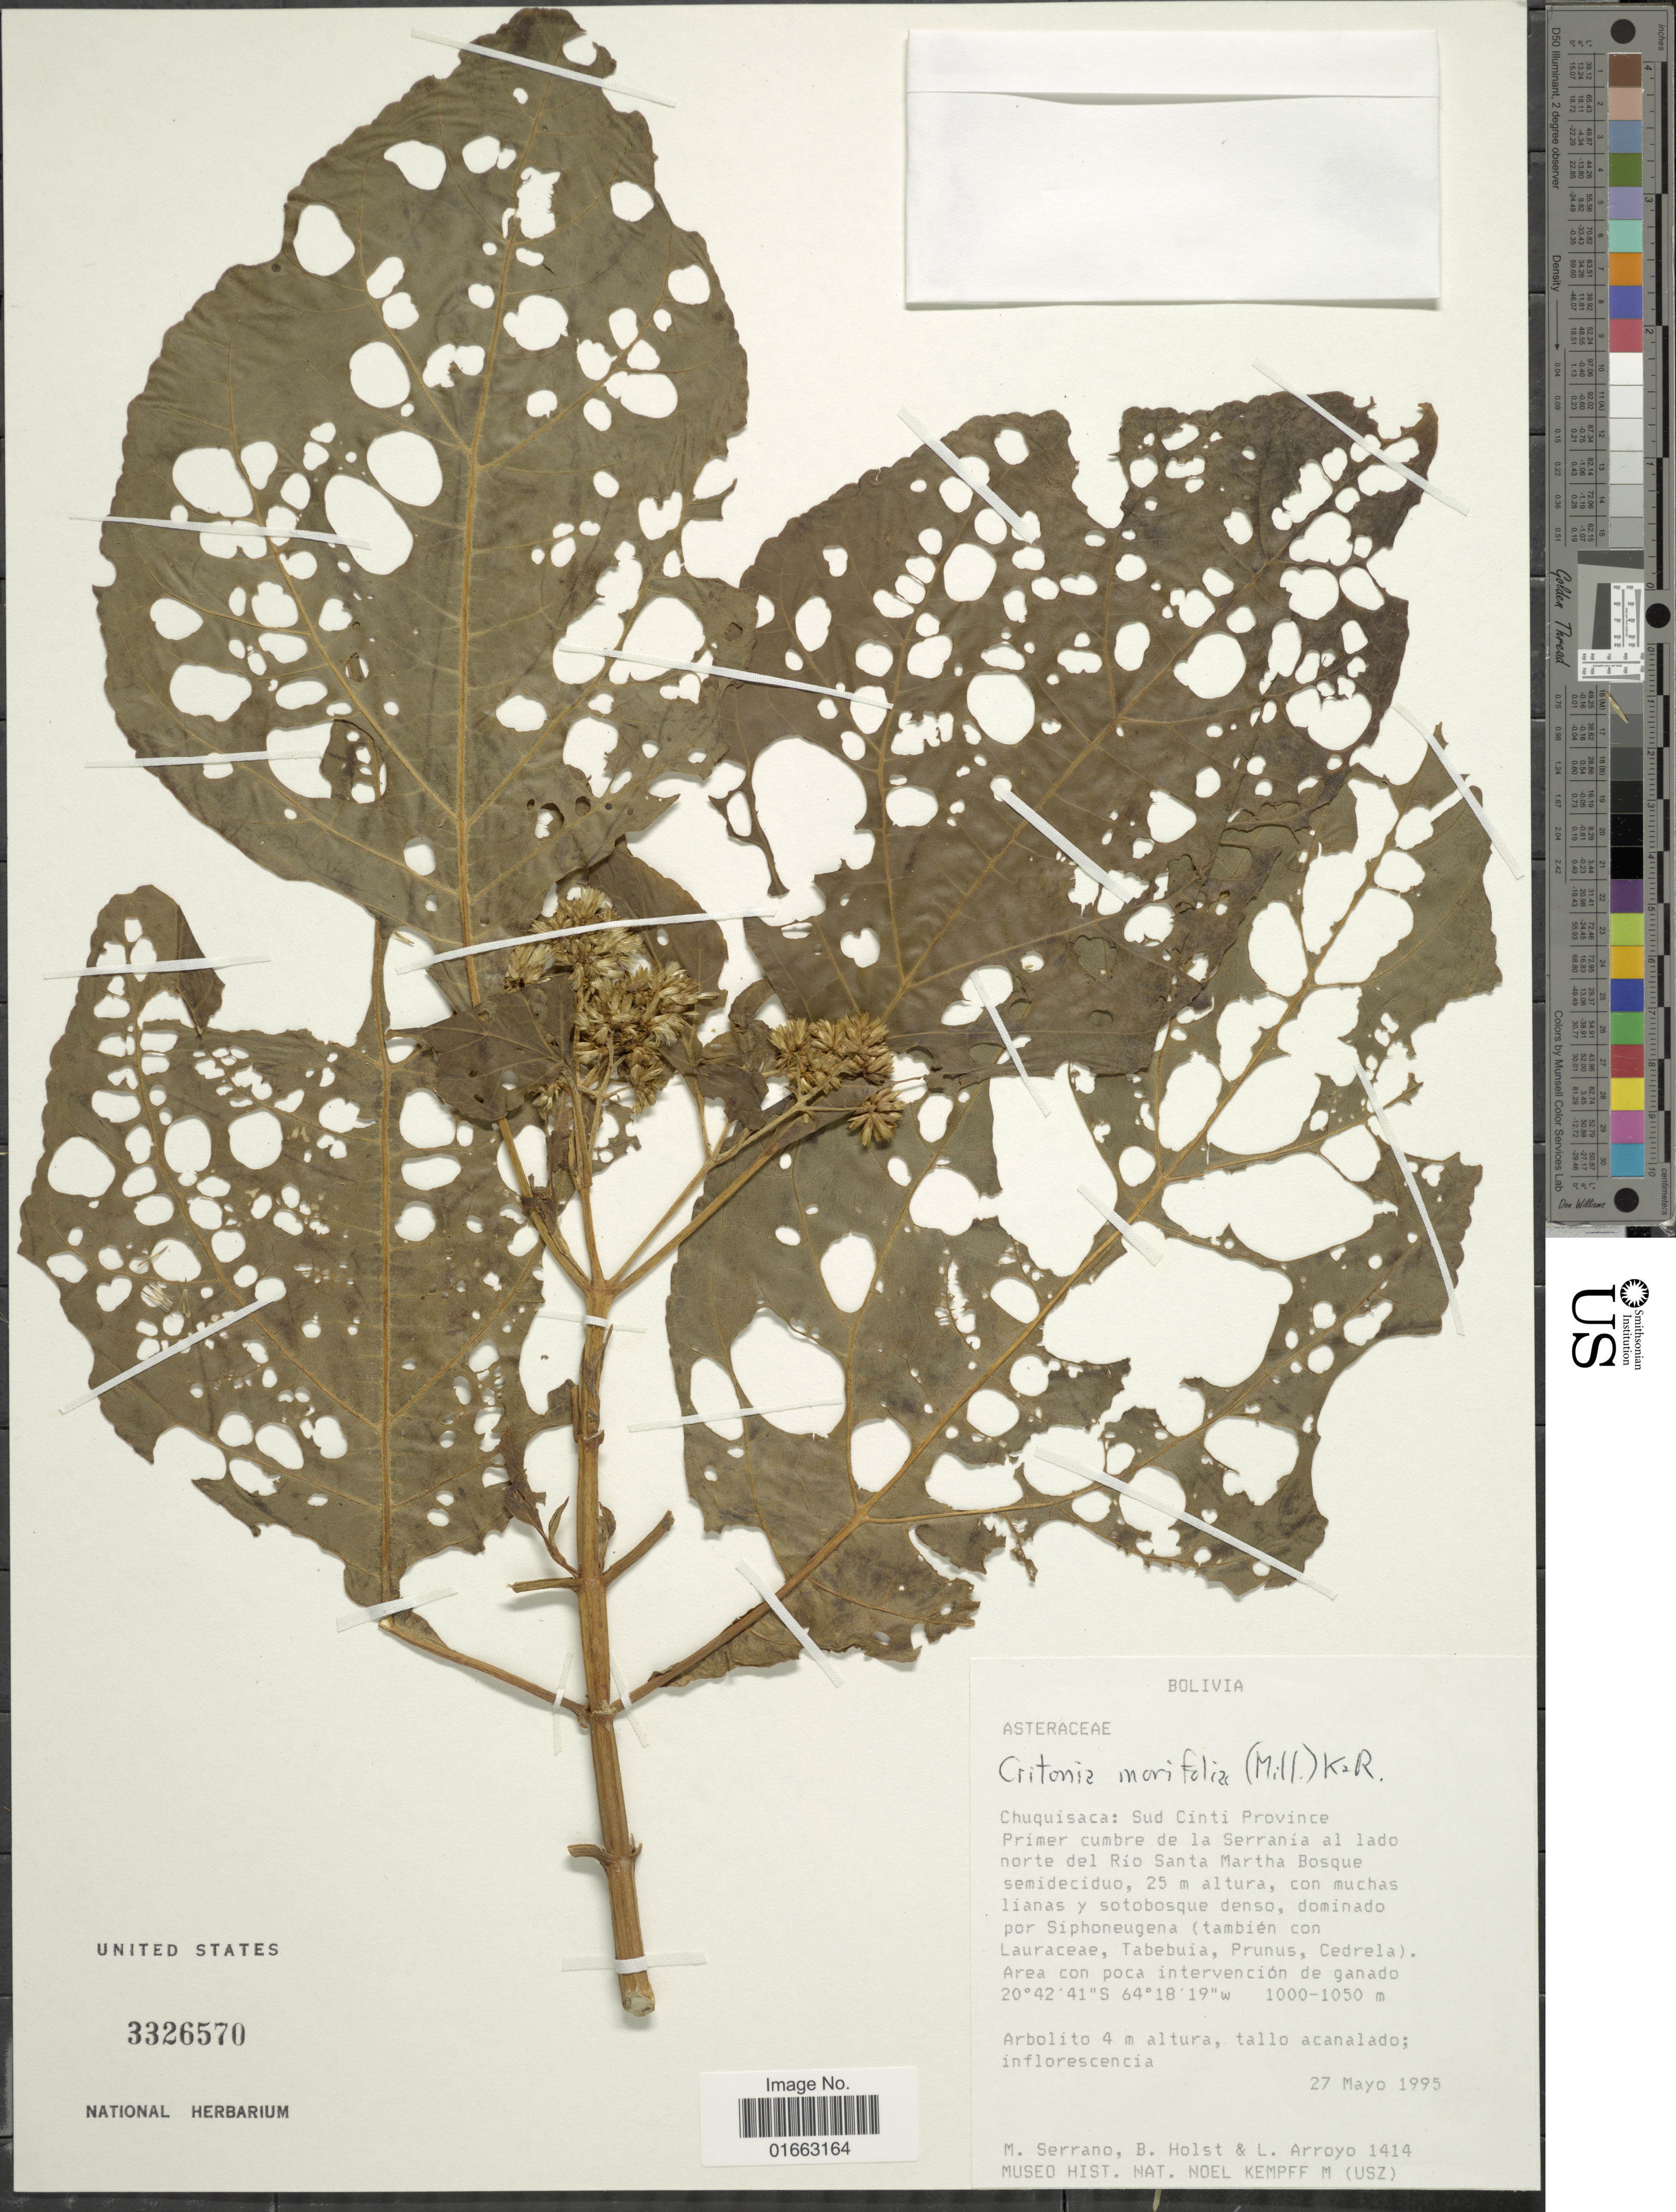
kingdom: Plantae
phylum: Tracheophyta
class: Magnoliopsida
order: Asterales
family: Asteraceae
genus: Critonia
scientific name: Critonia morifolia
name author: (Mill.) R.M. King & H. Rob.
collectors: M. Serrano, B. Holst & L. Arroyo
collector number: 1414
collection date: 1995-05-27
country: Bolivia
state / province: Chuquisaca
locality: Sud Cinti Province, primer cumbre de la Serranía al lado norte del Río Santa Martha Bosque semiduciduo, area con poca intervención de ganado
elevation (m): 1000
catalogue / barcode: US 3326570